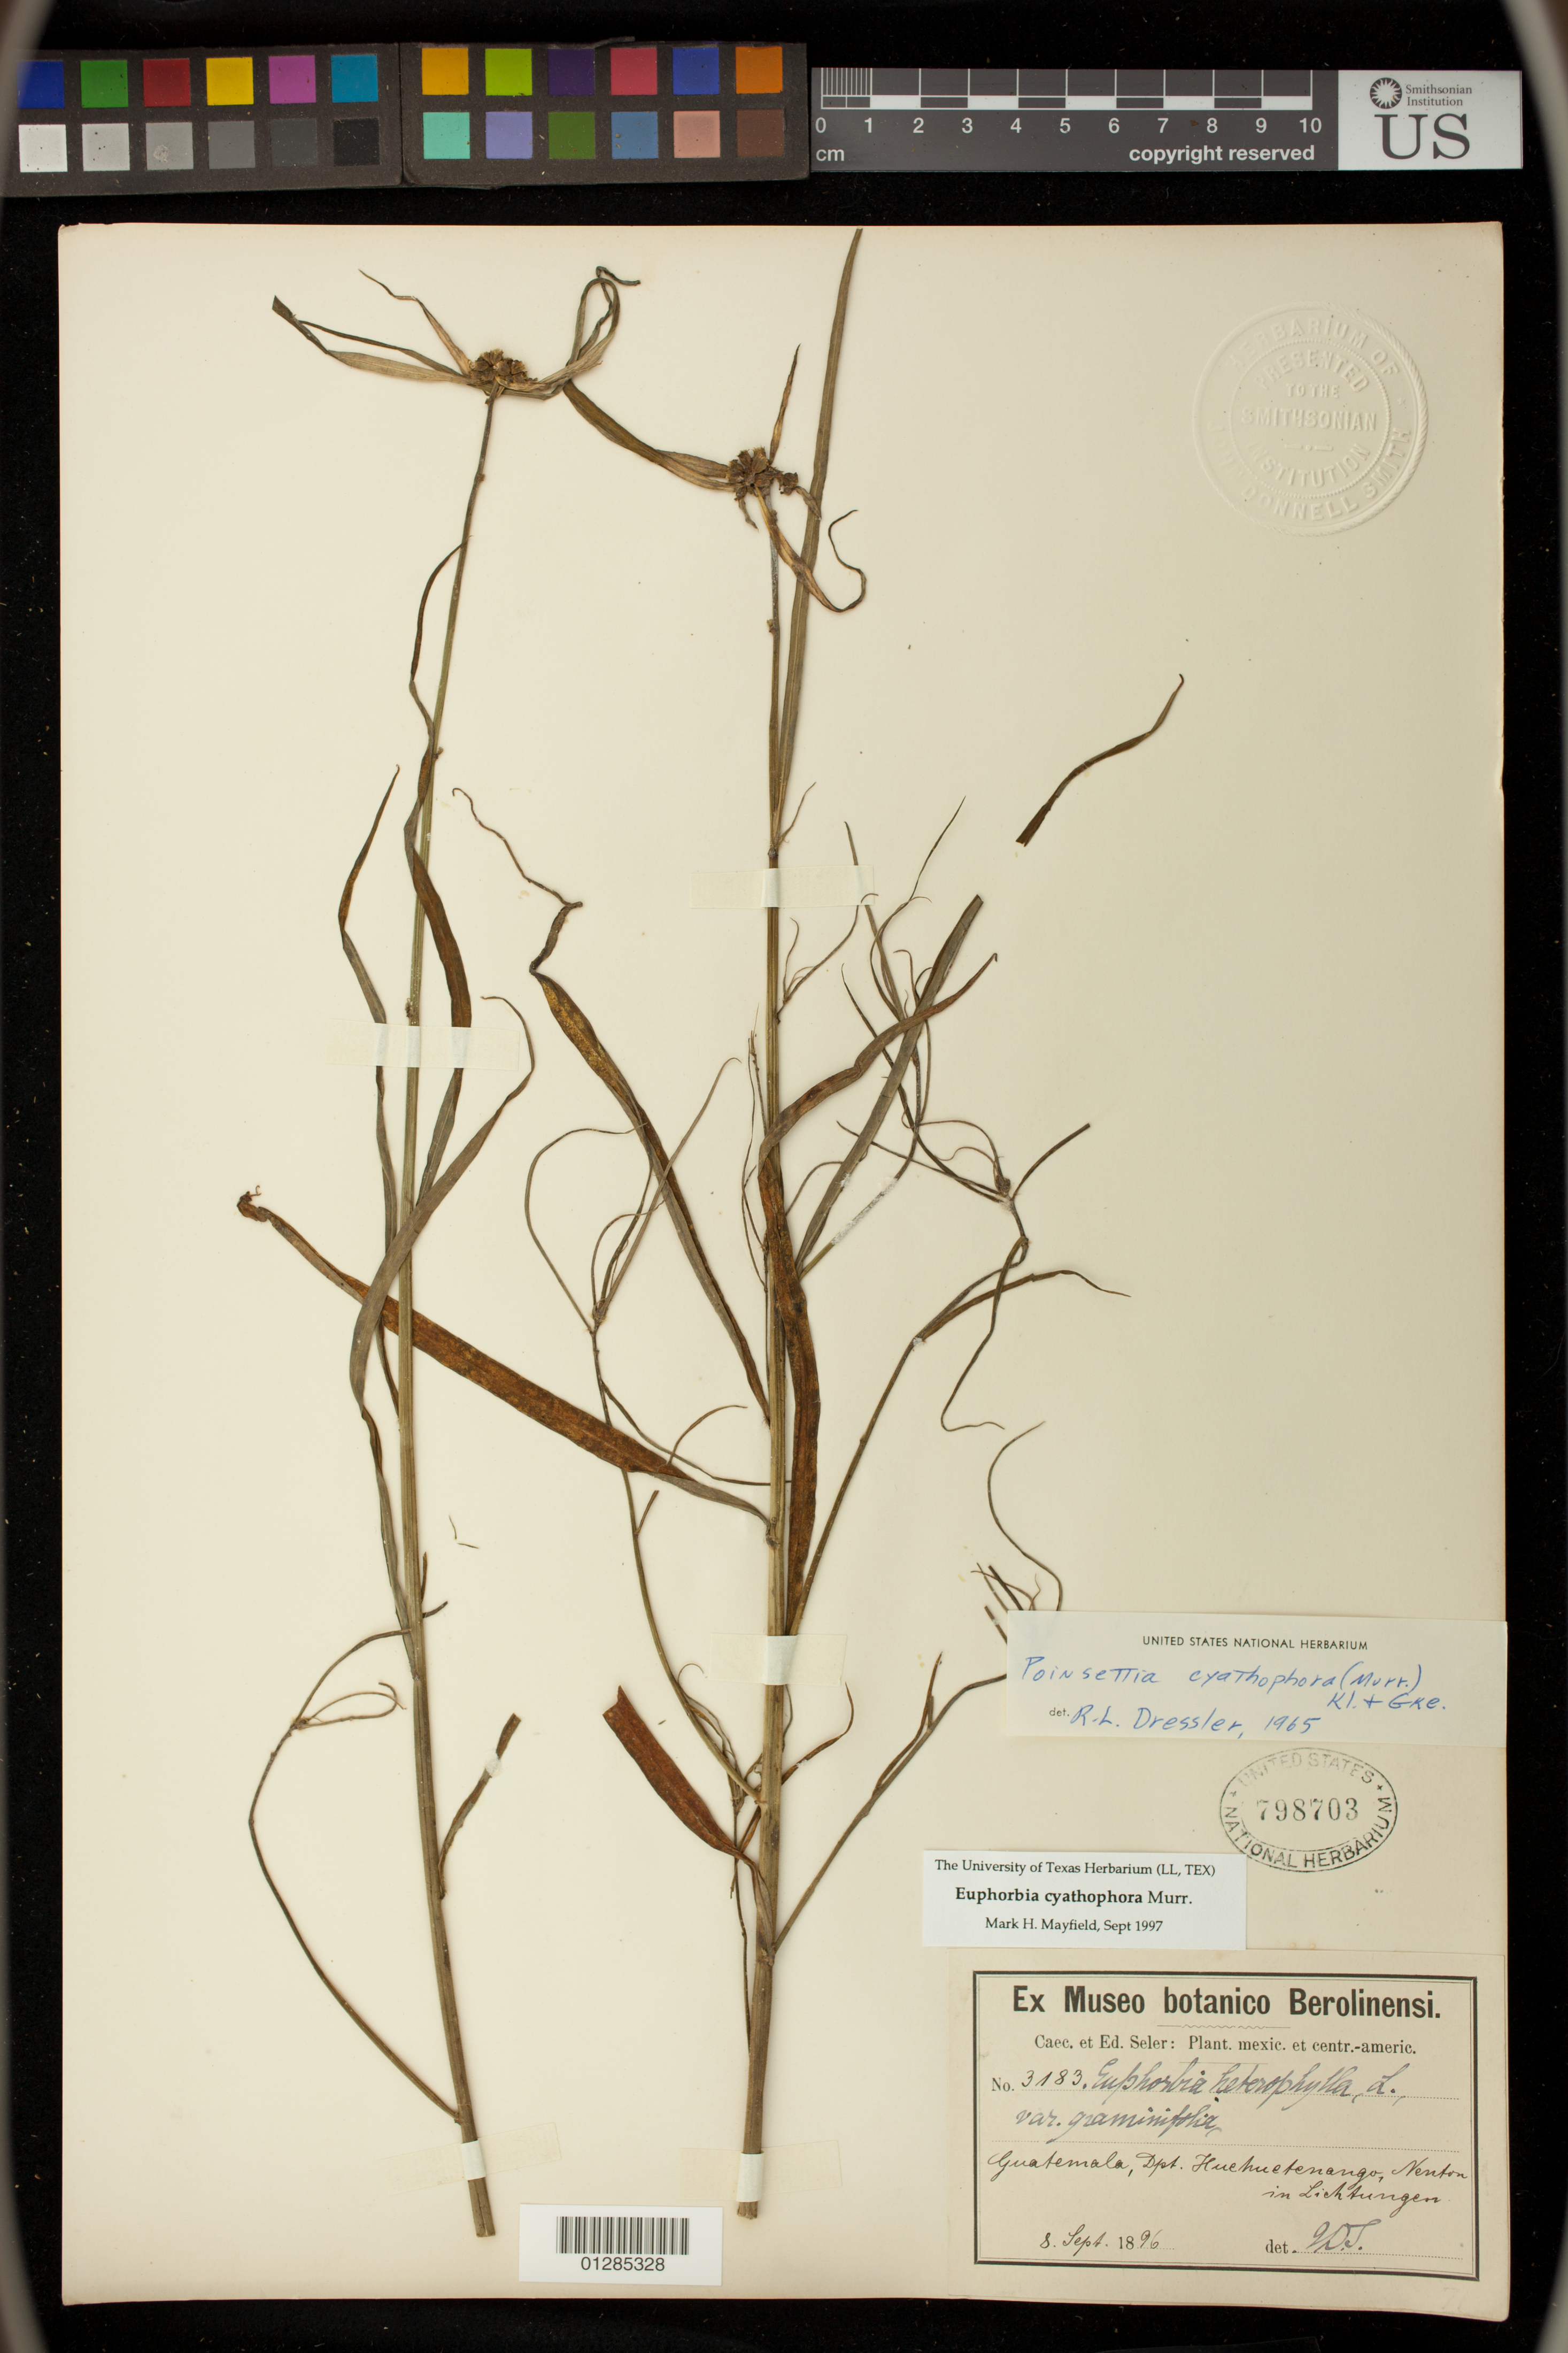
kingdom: Plantae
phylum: Tracheophyta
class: Magnoliopsida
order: Malpighiales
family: Euphorbiaceae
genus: Euphorbia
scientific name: Euphorbia heterophylla var. cyathophora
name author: (Murr.) Griseb.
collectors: C. Seler & E. G. Seler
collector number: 3183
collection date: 1896-09-08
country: Guatemala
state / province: Huehuetenango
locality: Nenton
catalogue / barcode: US 798703